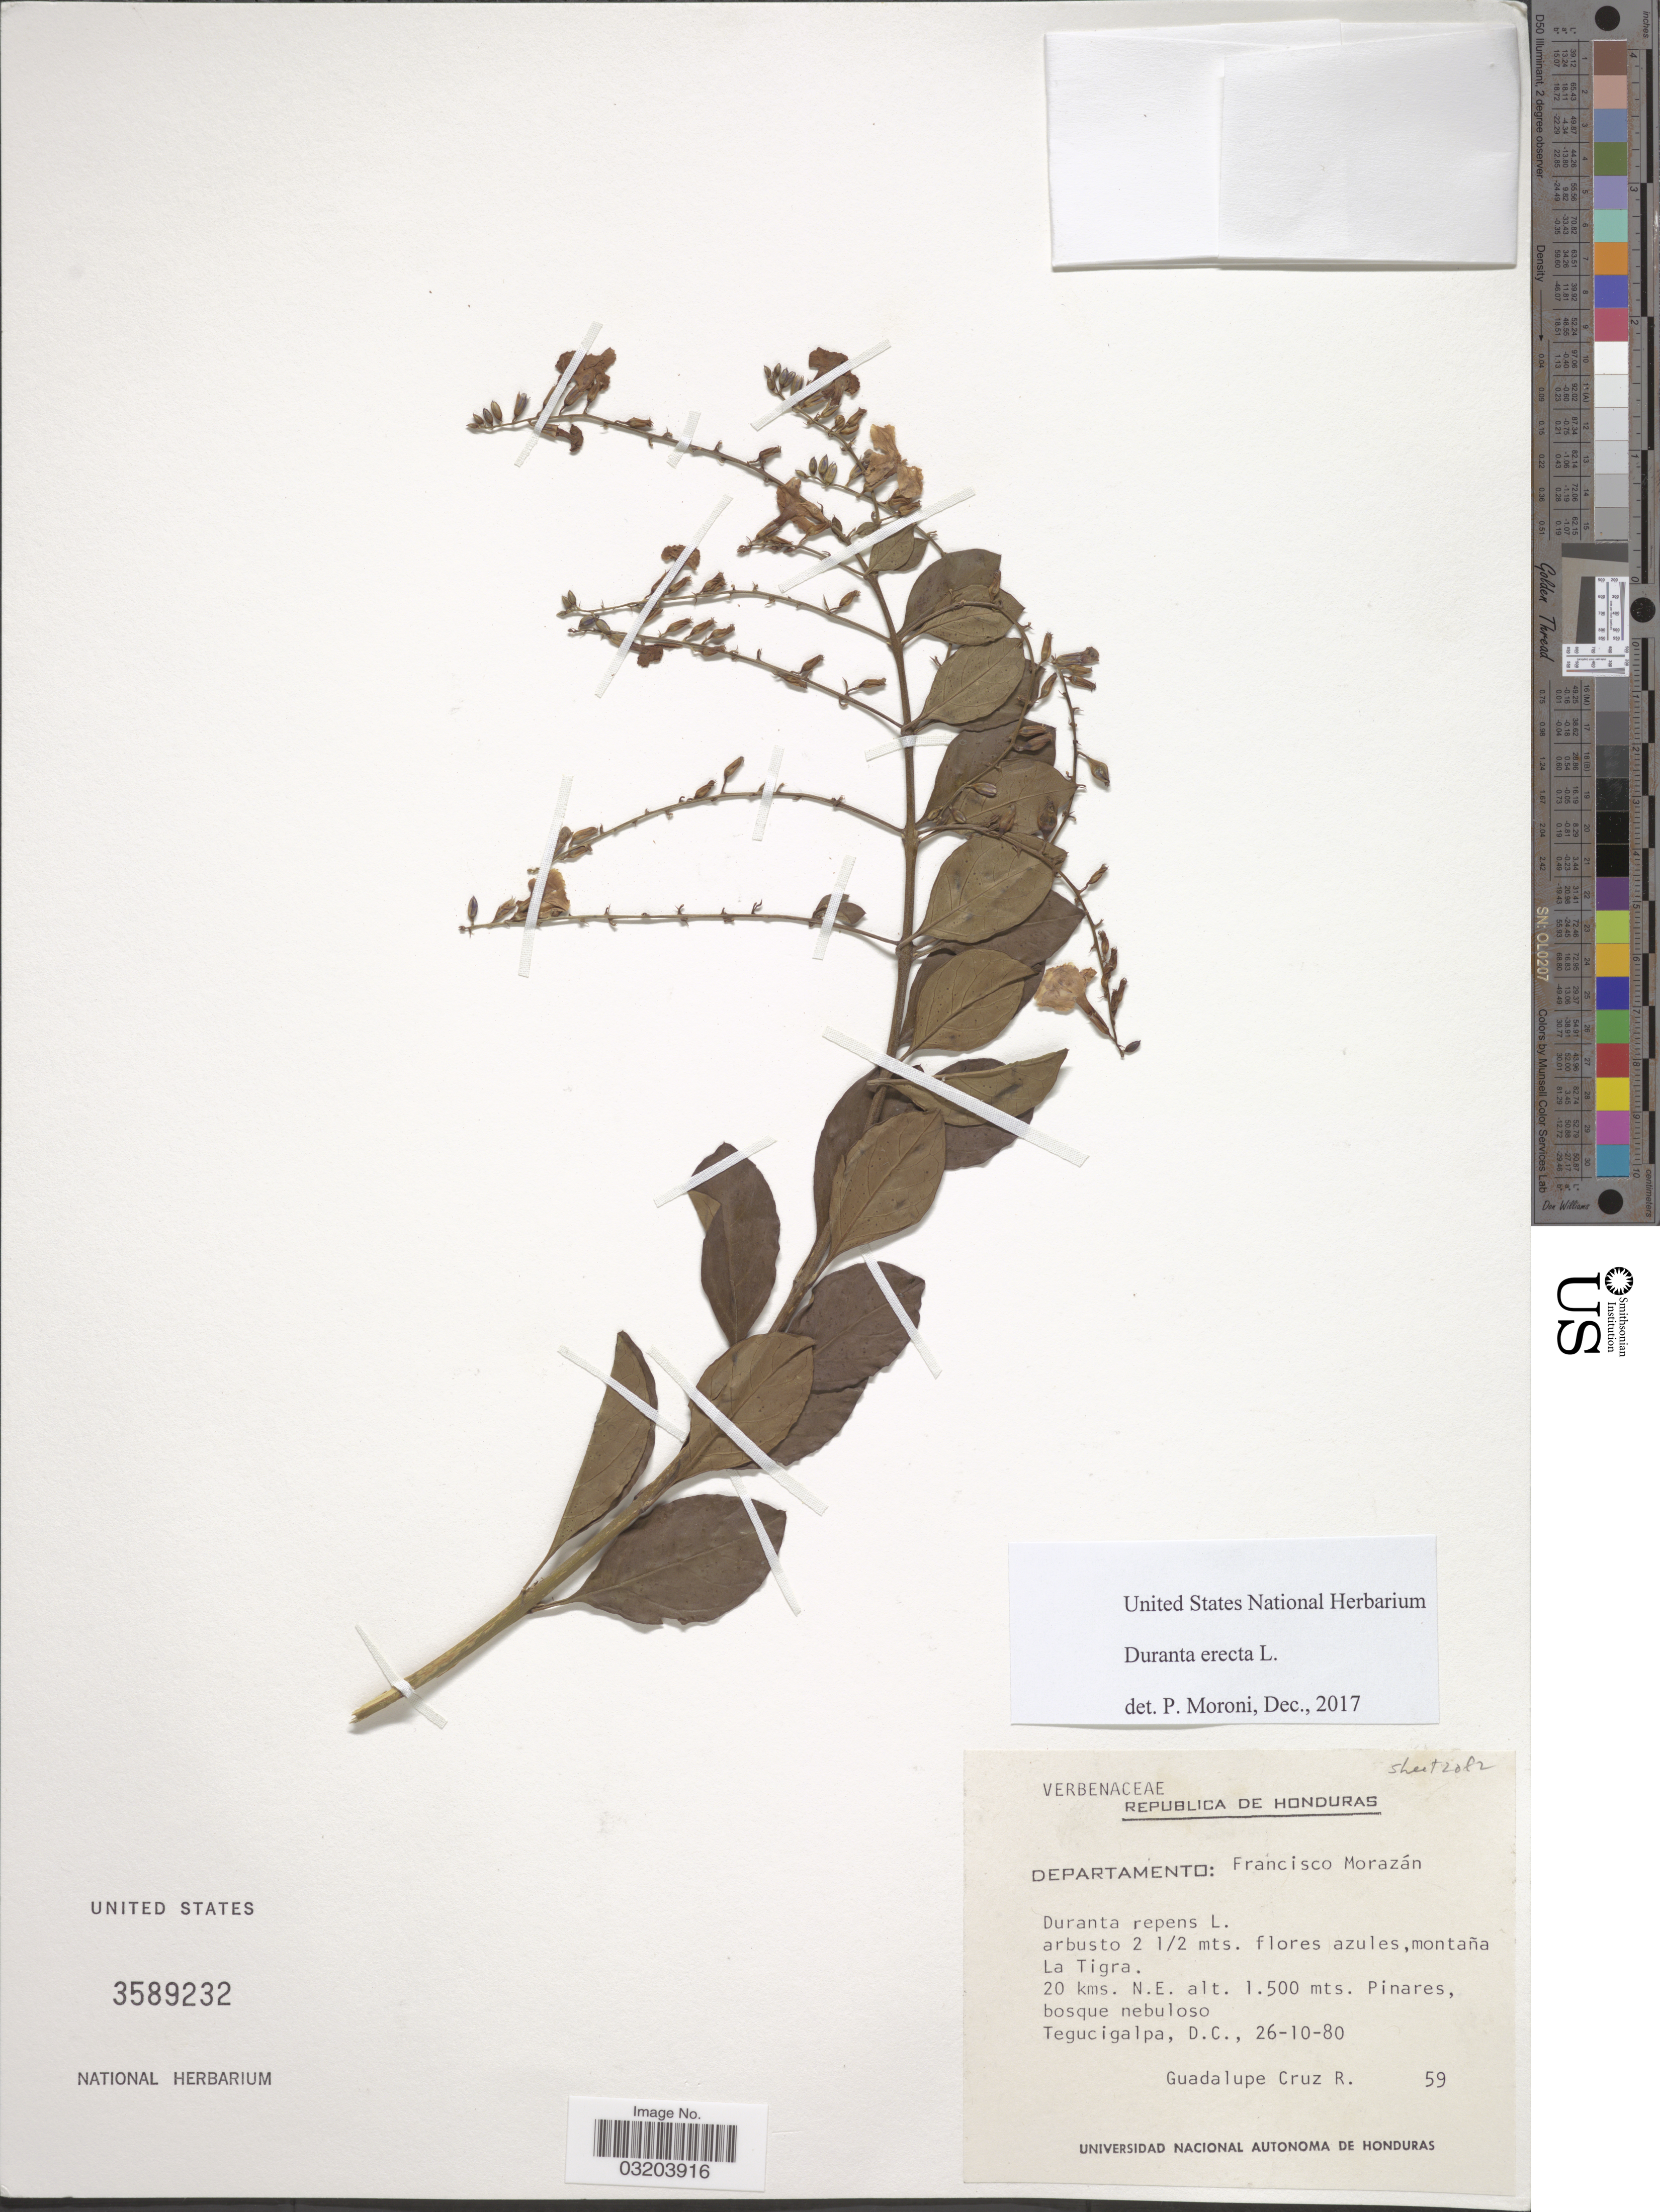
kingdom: Plantae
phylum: Tracheophyta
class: Magnoliopsida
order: Lamiales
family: Verbenaceae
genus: Duranta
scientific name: Duranta erecta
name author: L.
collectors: G. Cruz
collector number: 59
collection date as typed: Transcribed d/m/y: 26/10/80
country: Honduras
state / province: Fco. Morazán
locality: Departamento: Francisco Morazán. 20 kms. N. E. Pinares, bosque nebuloso. Tegucigalpa, D. C.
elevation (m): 1500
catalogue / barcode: US 3589232